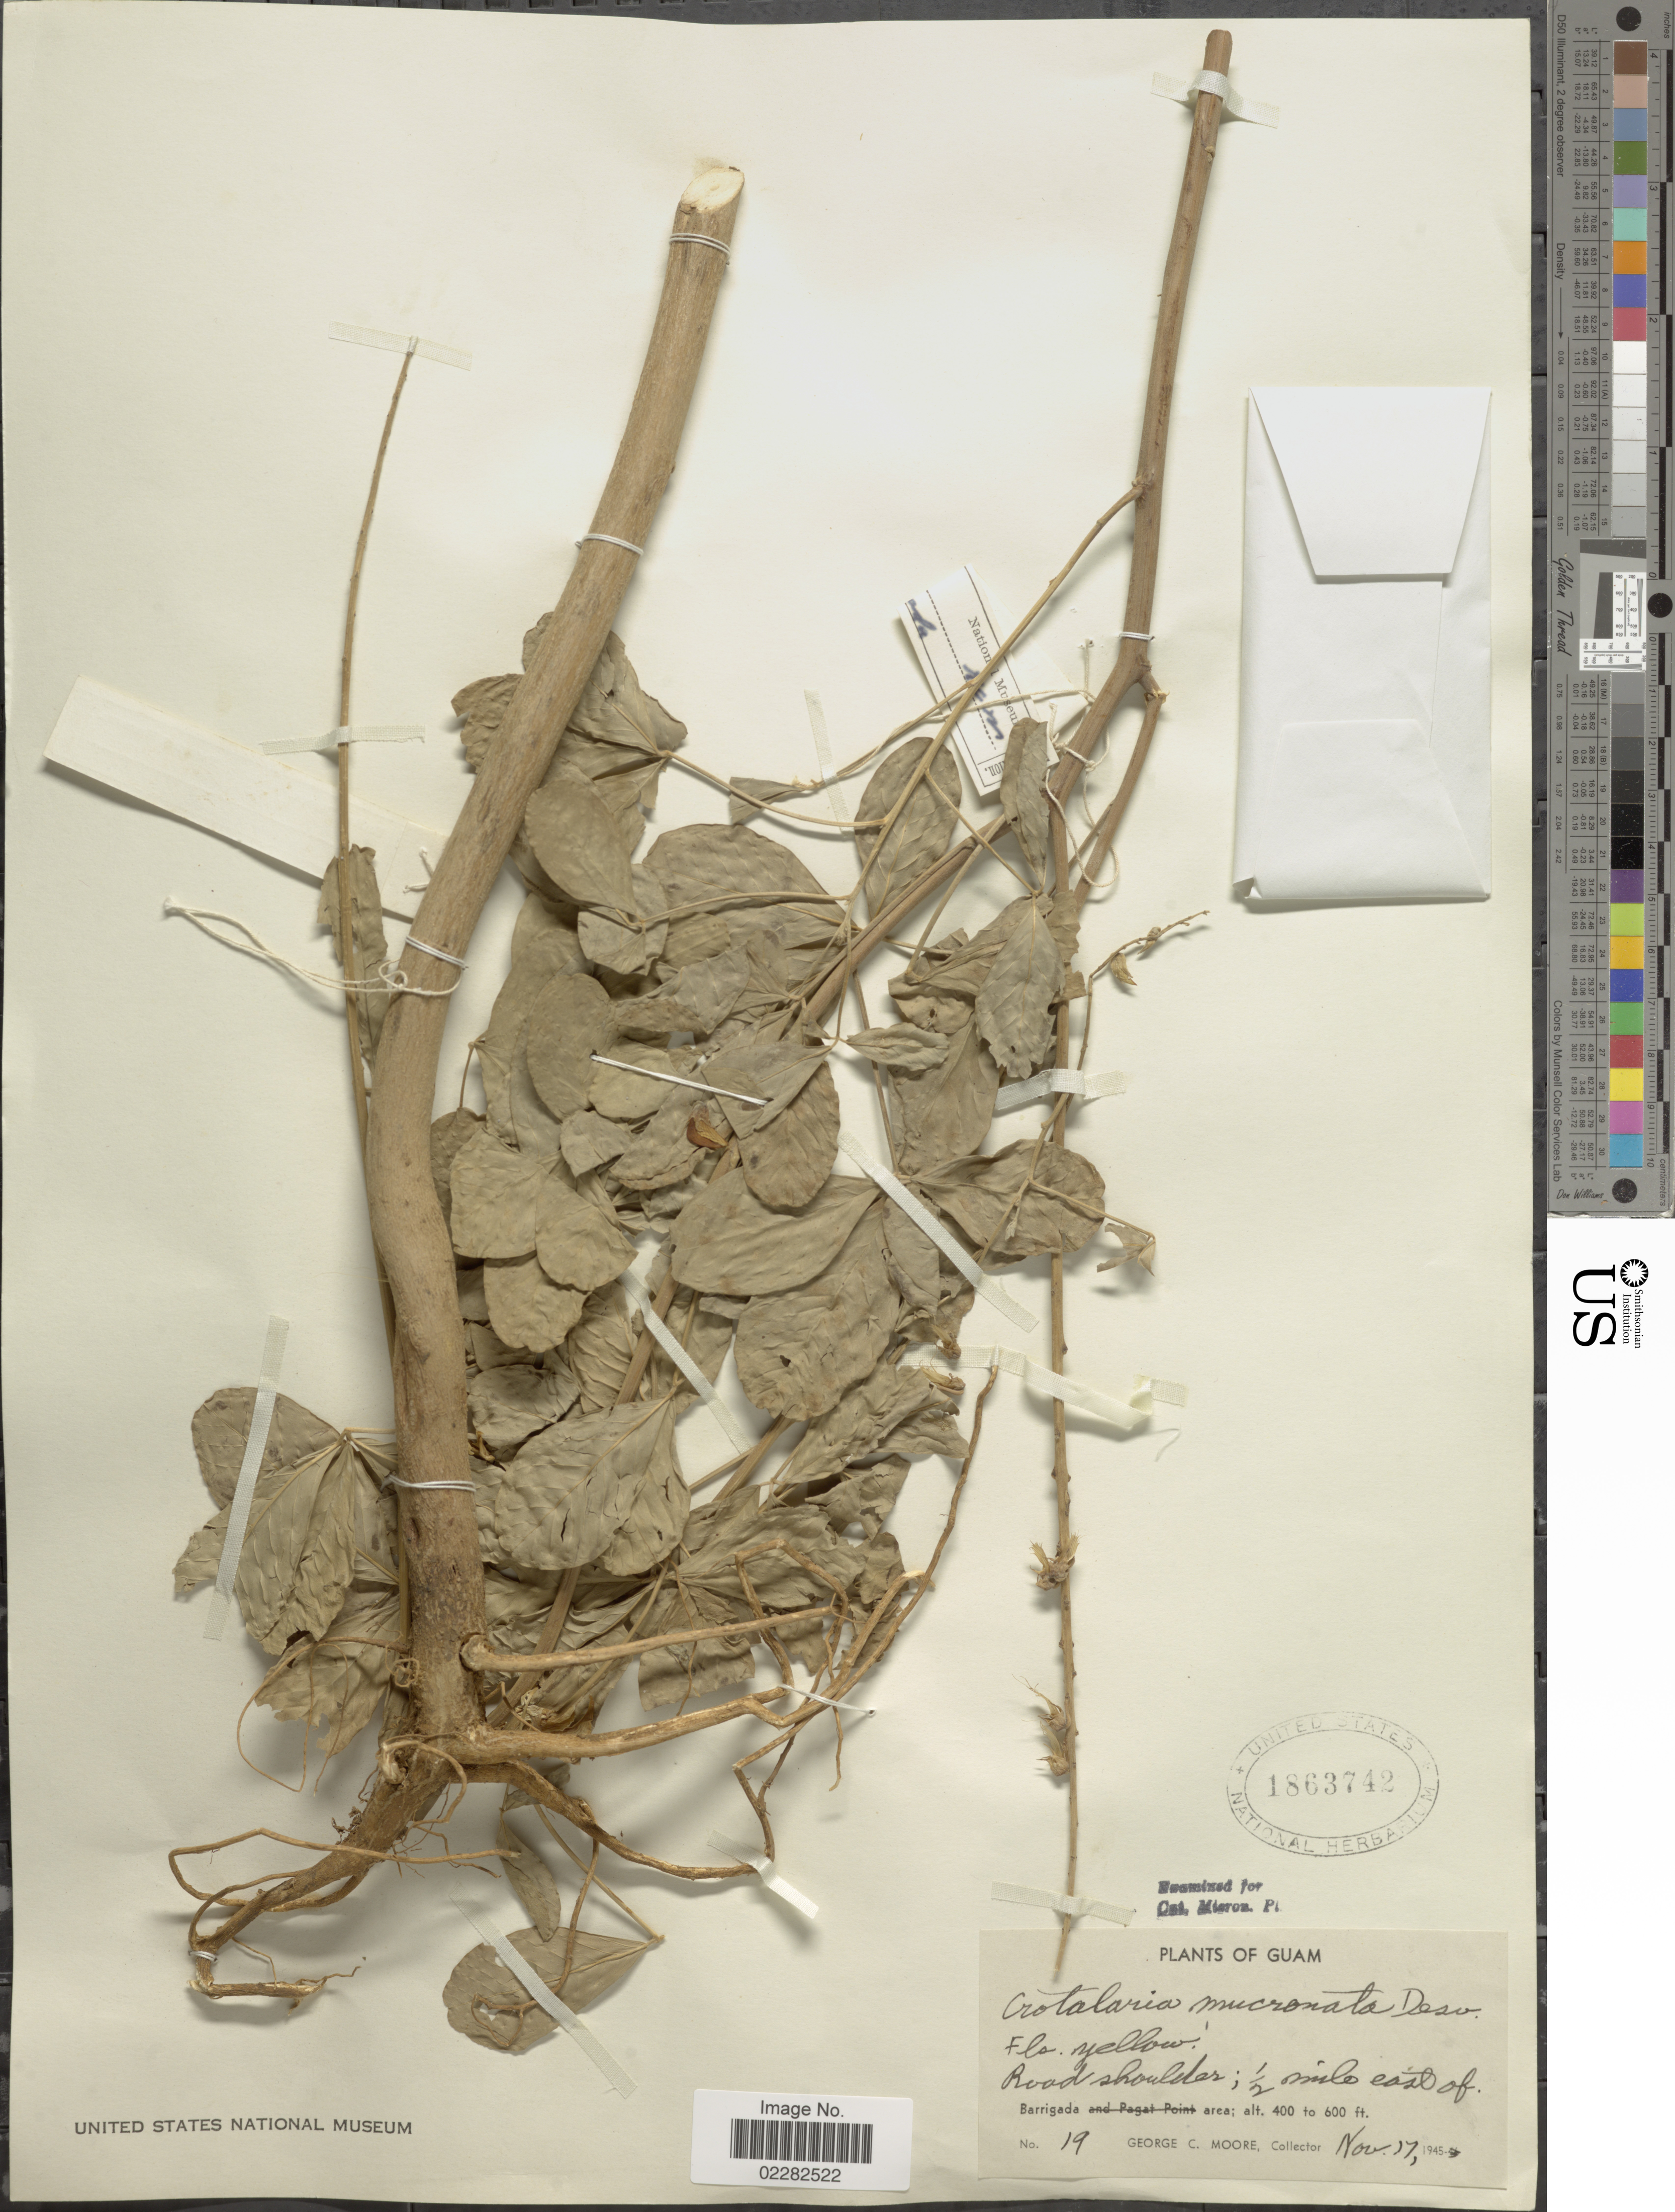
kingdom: Plantae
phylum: Tracheophyta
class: Magnoliopsida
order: Fabales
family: Fabaceae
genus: Crotalaria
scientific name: Crotalaria pallida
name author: Aiton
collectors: G. C. Moore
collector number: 19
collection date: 1945-11-17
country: Guam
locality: Road shoulder; 1/2 mile east of Barrigada area.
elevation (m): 122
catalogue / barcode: US 1863742